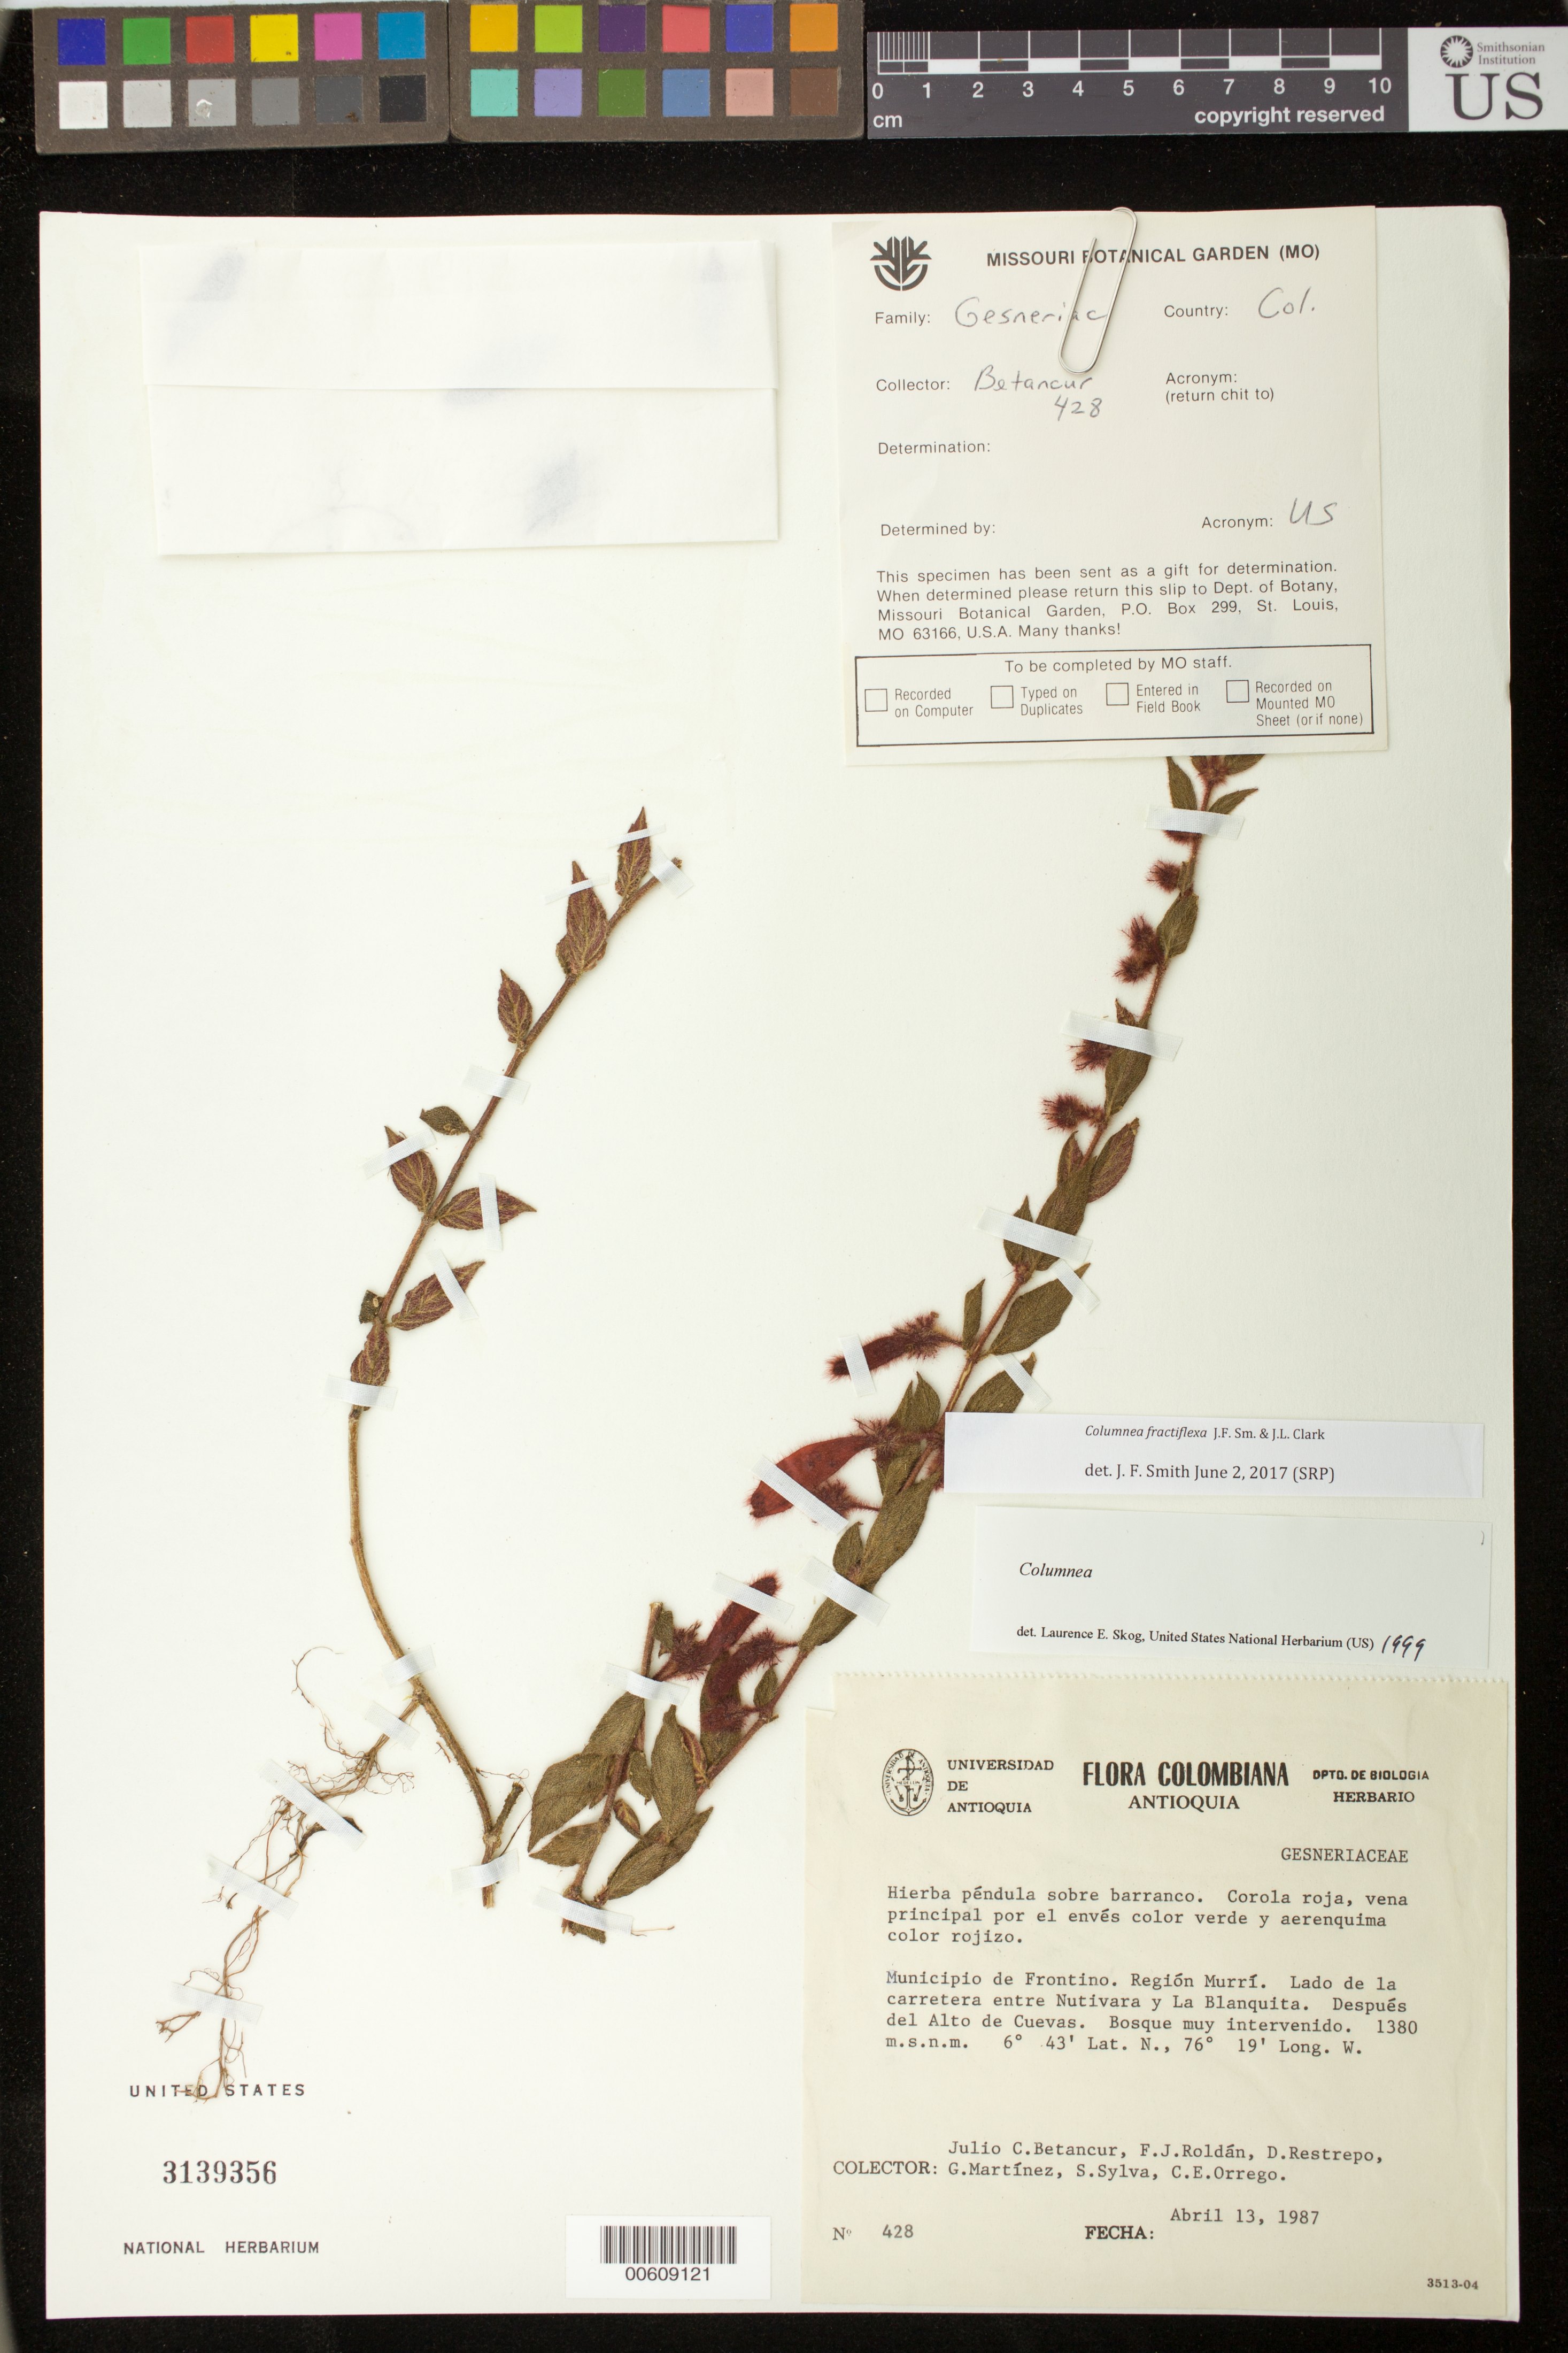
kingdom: Plantae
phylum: Tracheophyta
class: Magnoliopsida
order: Lamiales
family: Gesneriaceae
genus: Columnea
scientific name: Columnea fractiflexa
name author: J.F. Sm. & J.L. Clark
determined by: Smith, J. F.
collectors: J. C. Betancur, F. J. Roldán, D. Restrepo, G. Martínez, S. Sylva & C. Orrego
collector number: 428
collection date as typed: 13 Apr 1987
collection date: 1987-04-13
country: Colombia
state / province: Antioquia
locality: Mpio. de Frontino; región Murrí, Lado de la carretera entre Nutivara y La blanquita, después del Alto de Cuevas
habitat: Bosque muy intervenido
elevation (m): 1380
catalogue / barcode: US 3139356